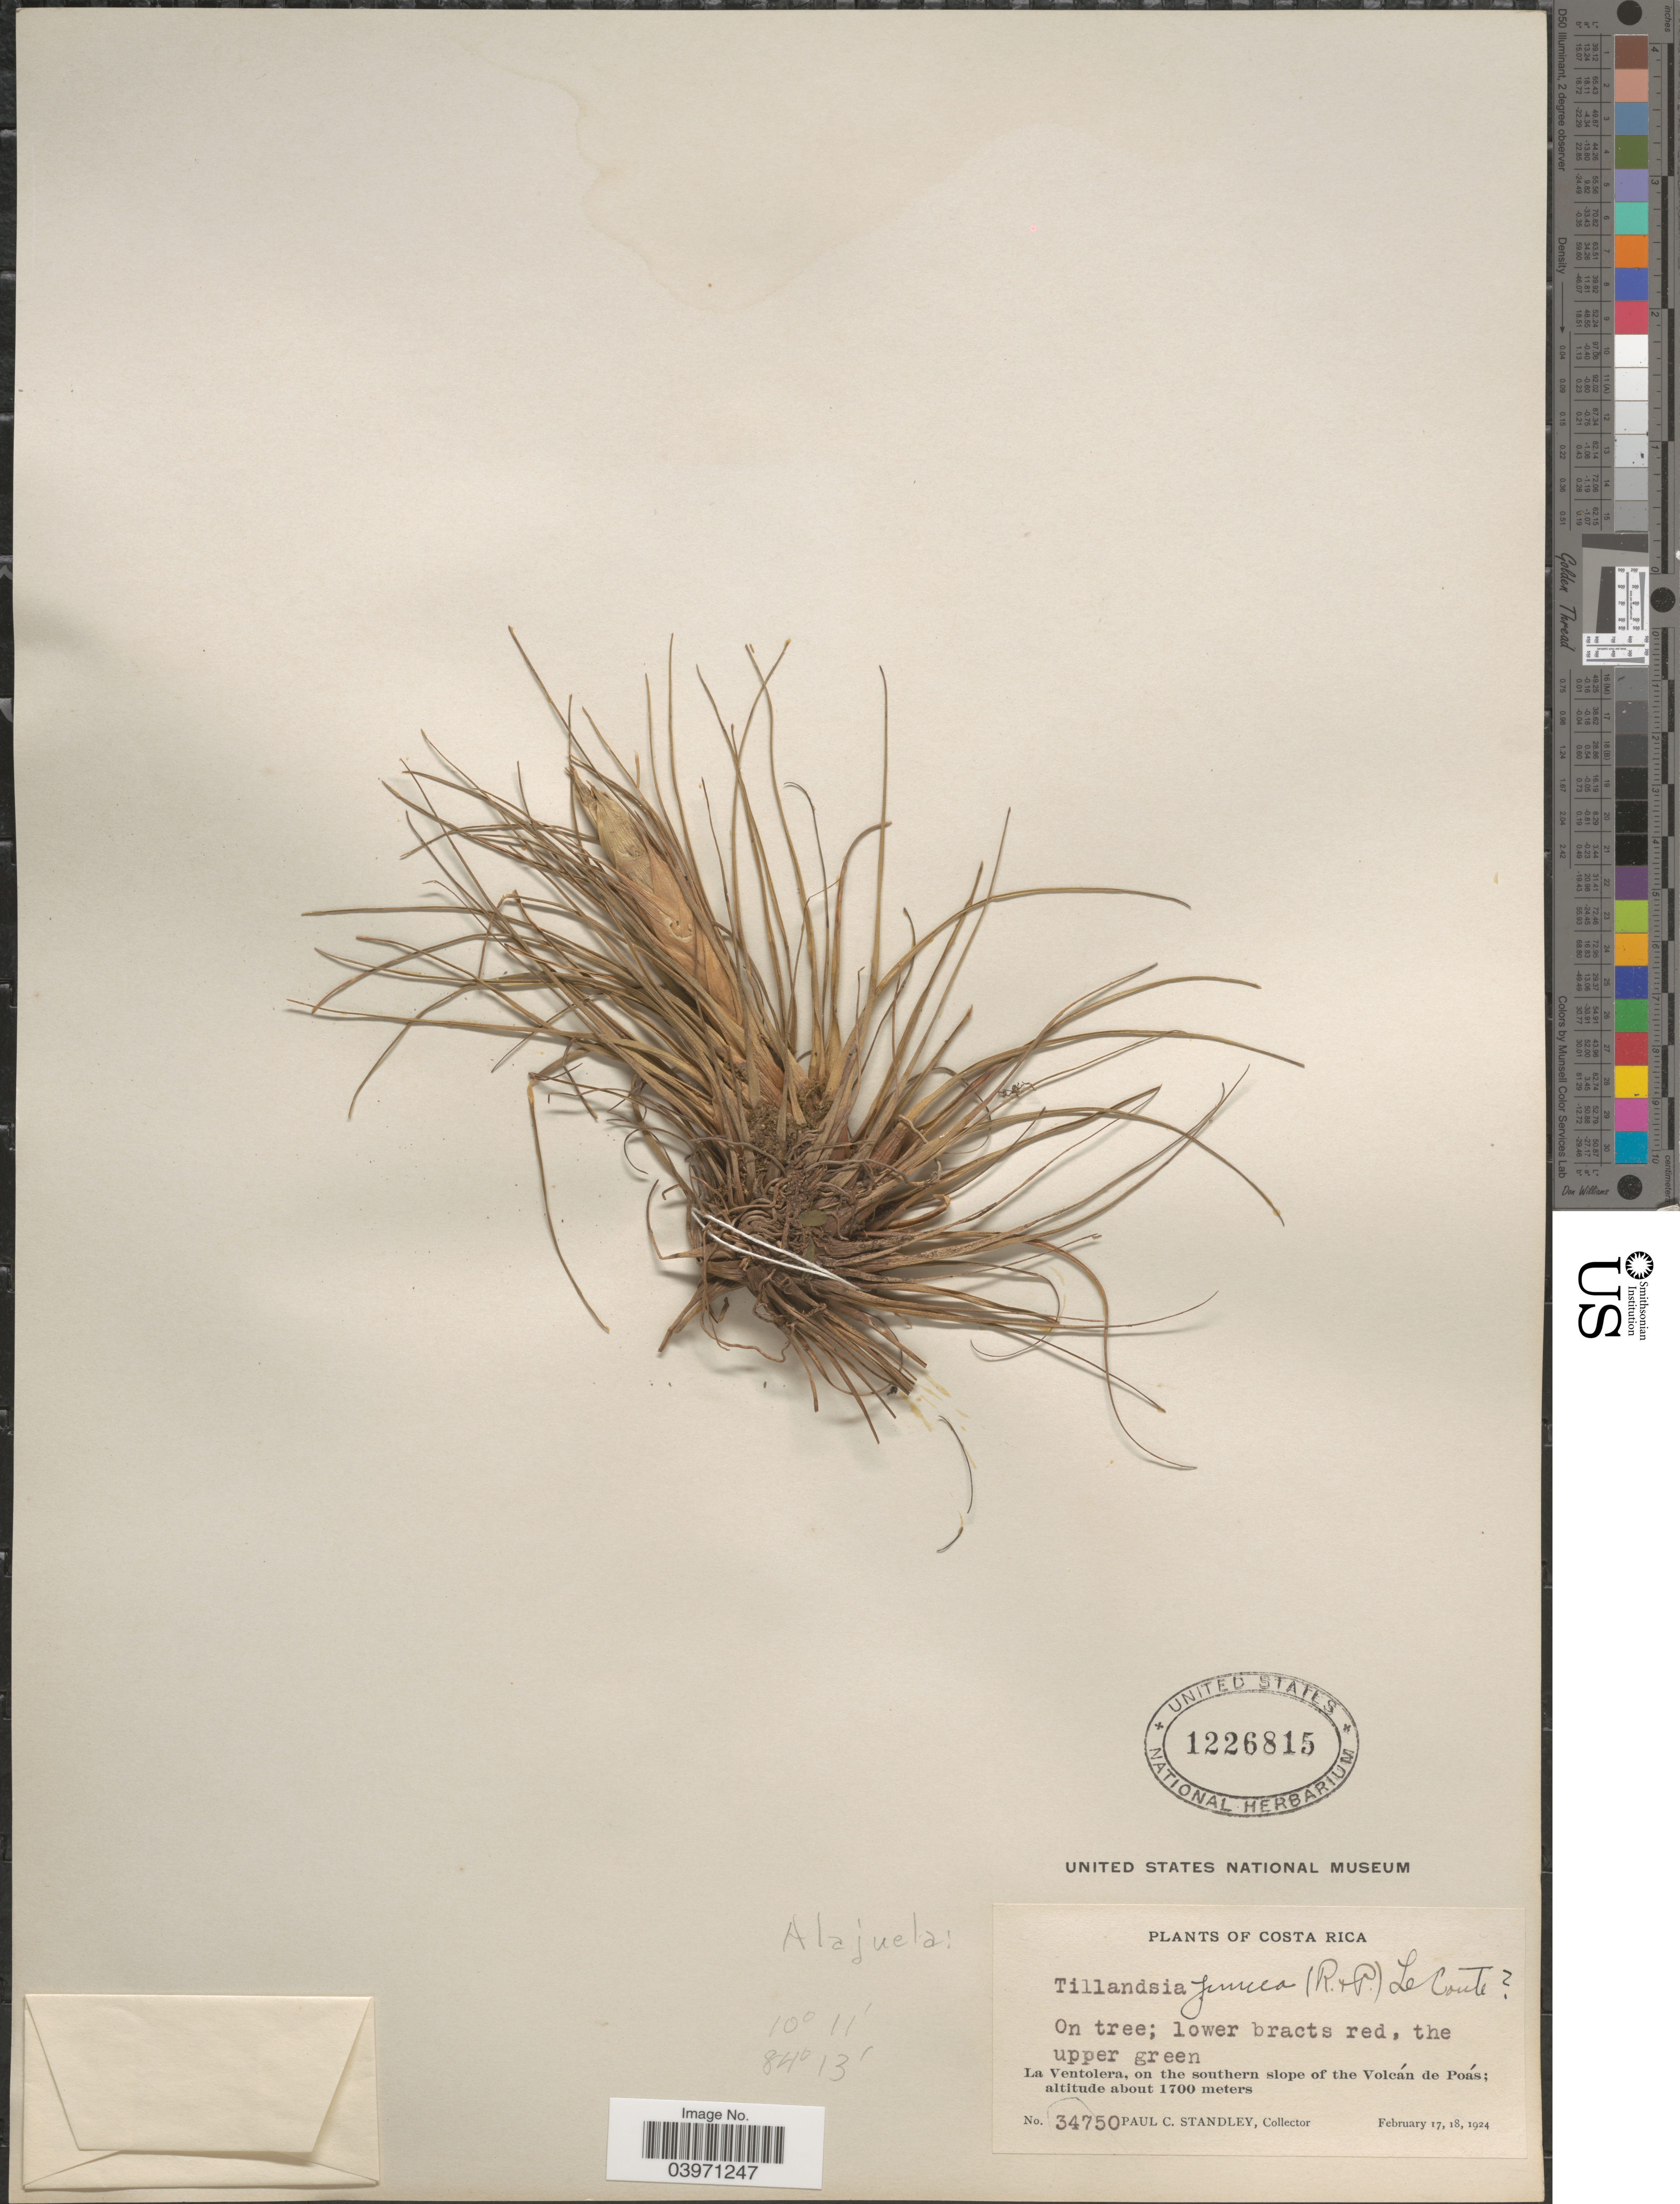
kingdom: Plantae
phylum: Tracheophyta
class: Liliopsida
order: Poales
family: Bromeliaceae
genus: Tillandsia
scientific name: Tillandsia juncea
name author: (Ruiz & Pav.) Poir.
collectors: P. C. Standley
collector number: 34750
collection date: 1924-02-17/1924-02-18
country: Costa Rica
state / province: Alajuela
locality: La Ventolera, on the southern slope of the Volcán de Poás.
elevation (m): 1700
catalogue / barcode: US 1226815